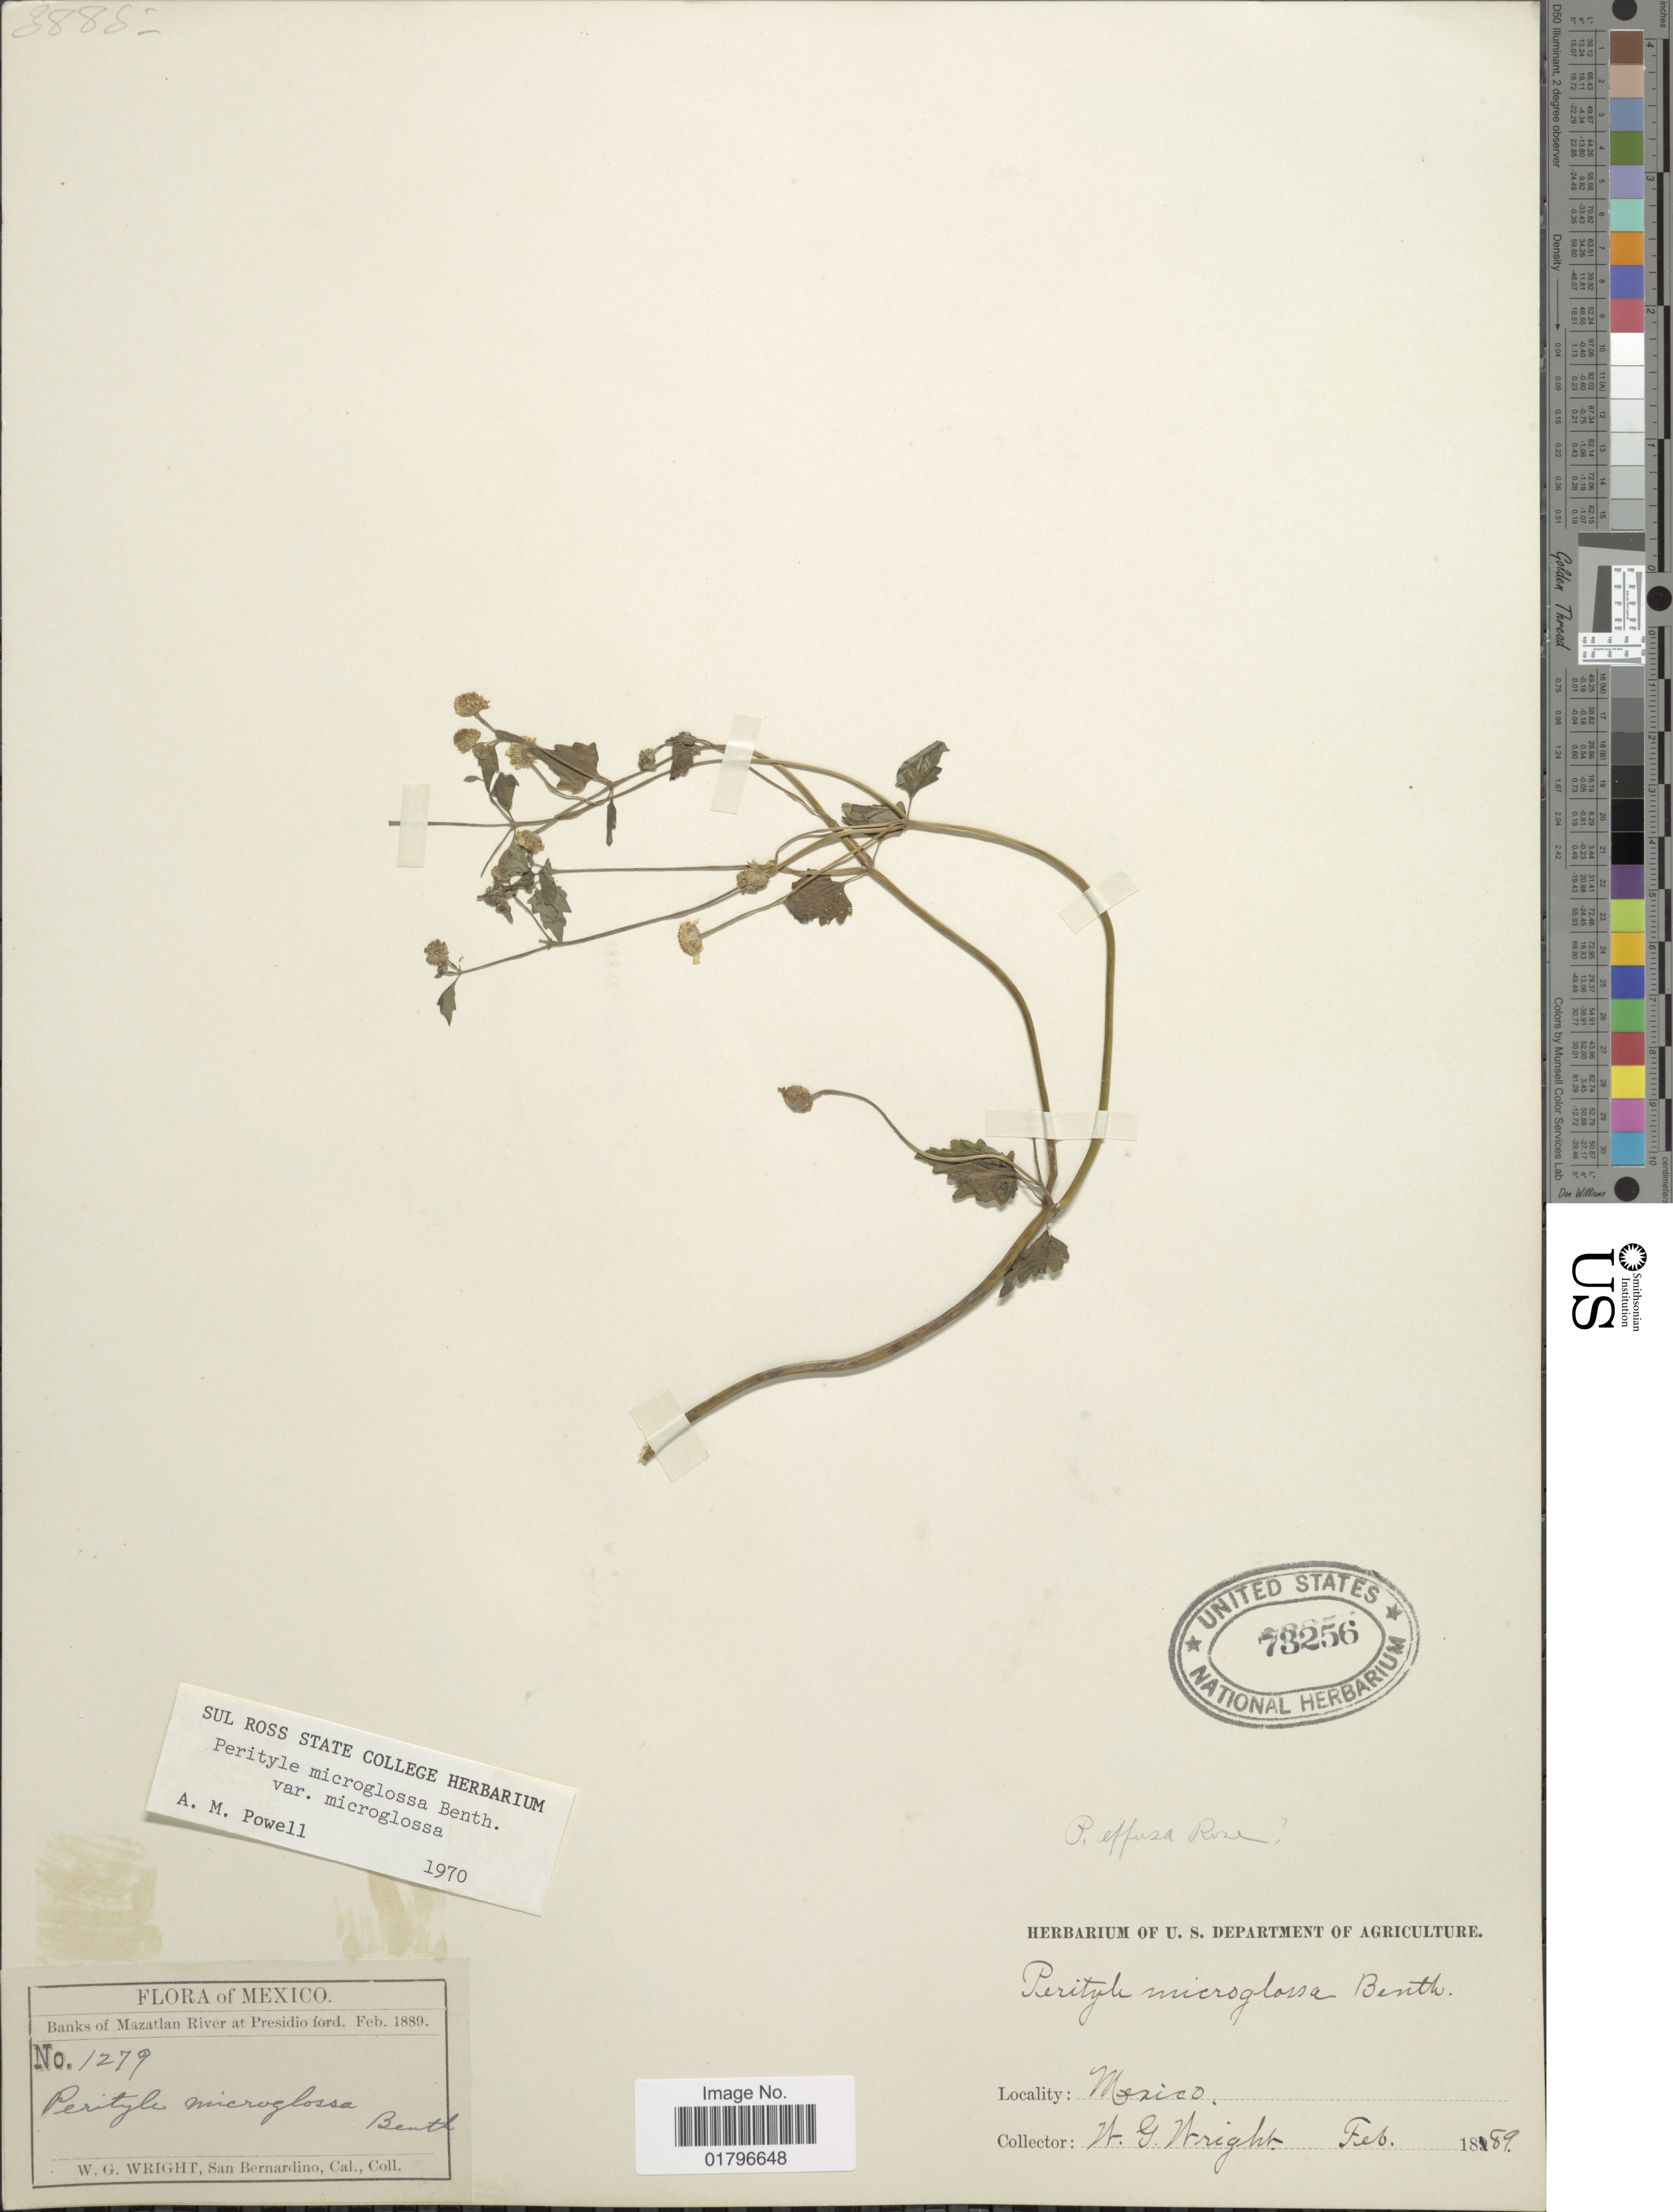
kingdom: Plantae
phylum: Tracheophyta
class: Magnoliopsida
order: Asterales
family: Asteraceae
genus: Perityle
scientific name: Perityle microglossa var. microglossa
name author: Benth.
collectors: W. G. Wright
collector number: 1279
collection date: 1889-02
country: Mexico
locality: Banks of Mazatlan River at Presidio ford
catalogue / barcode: US 73256